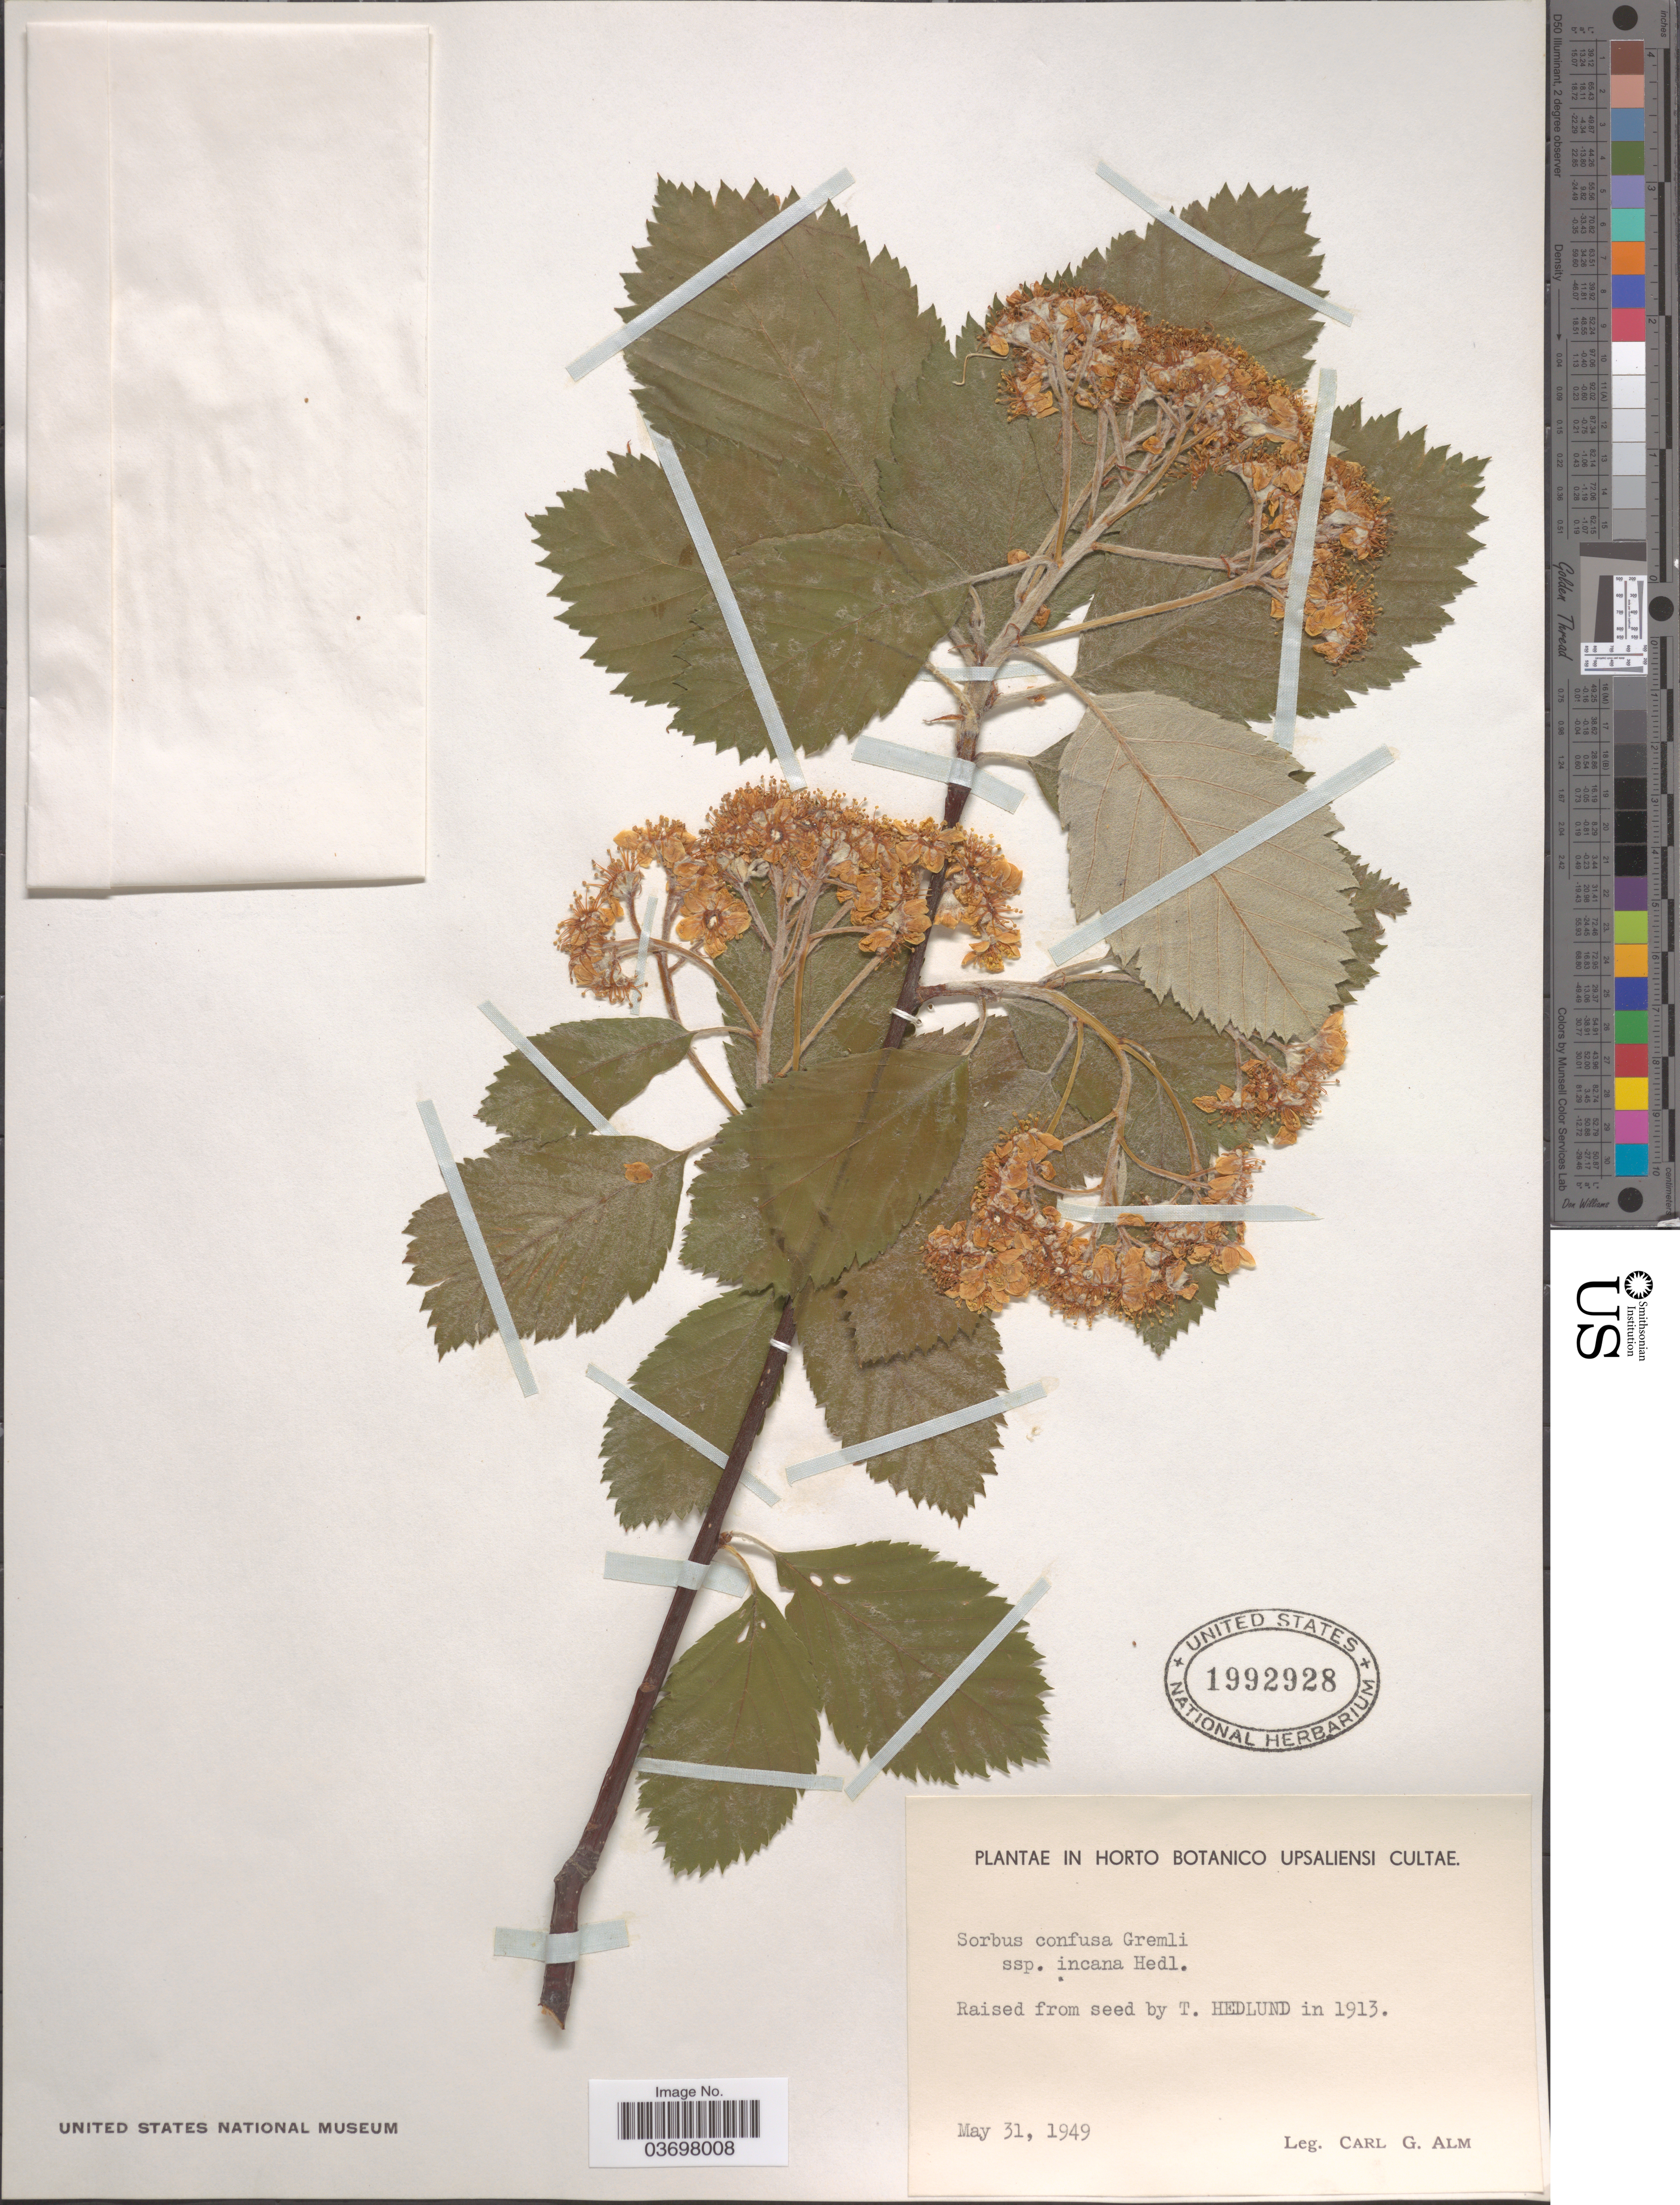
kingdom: Plantae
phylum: Tracheophyta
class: Magnoliopsida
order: Rosales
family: Rosaceae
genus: Sorbus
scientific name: Sorbus x confusa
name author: Gremli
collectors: C. G. Alm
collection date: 1949-05-31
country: Sweden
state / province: Uppsala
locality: In Horto Botanico Upsaliensi Cultae.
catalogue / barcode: US 1992928